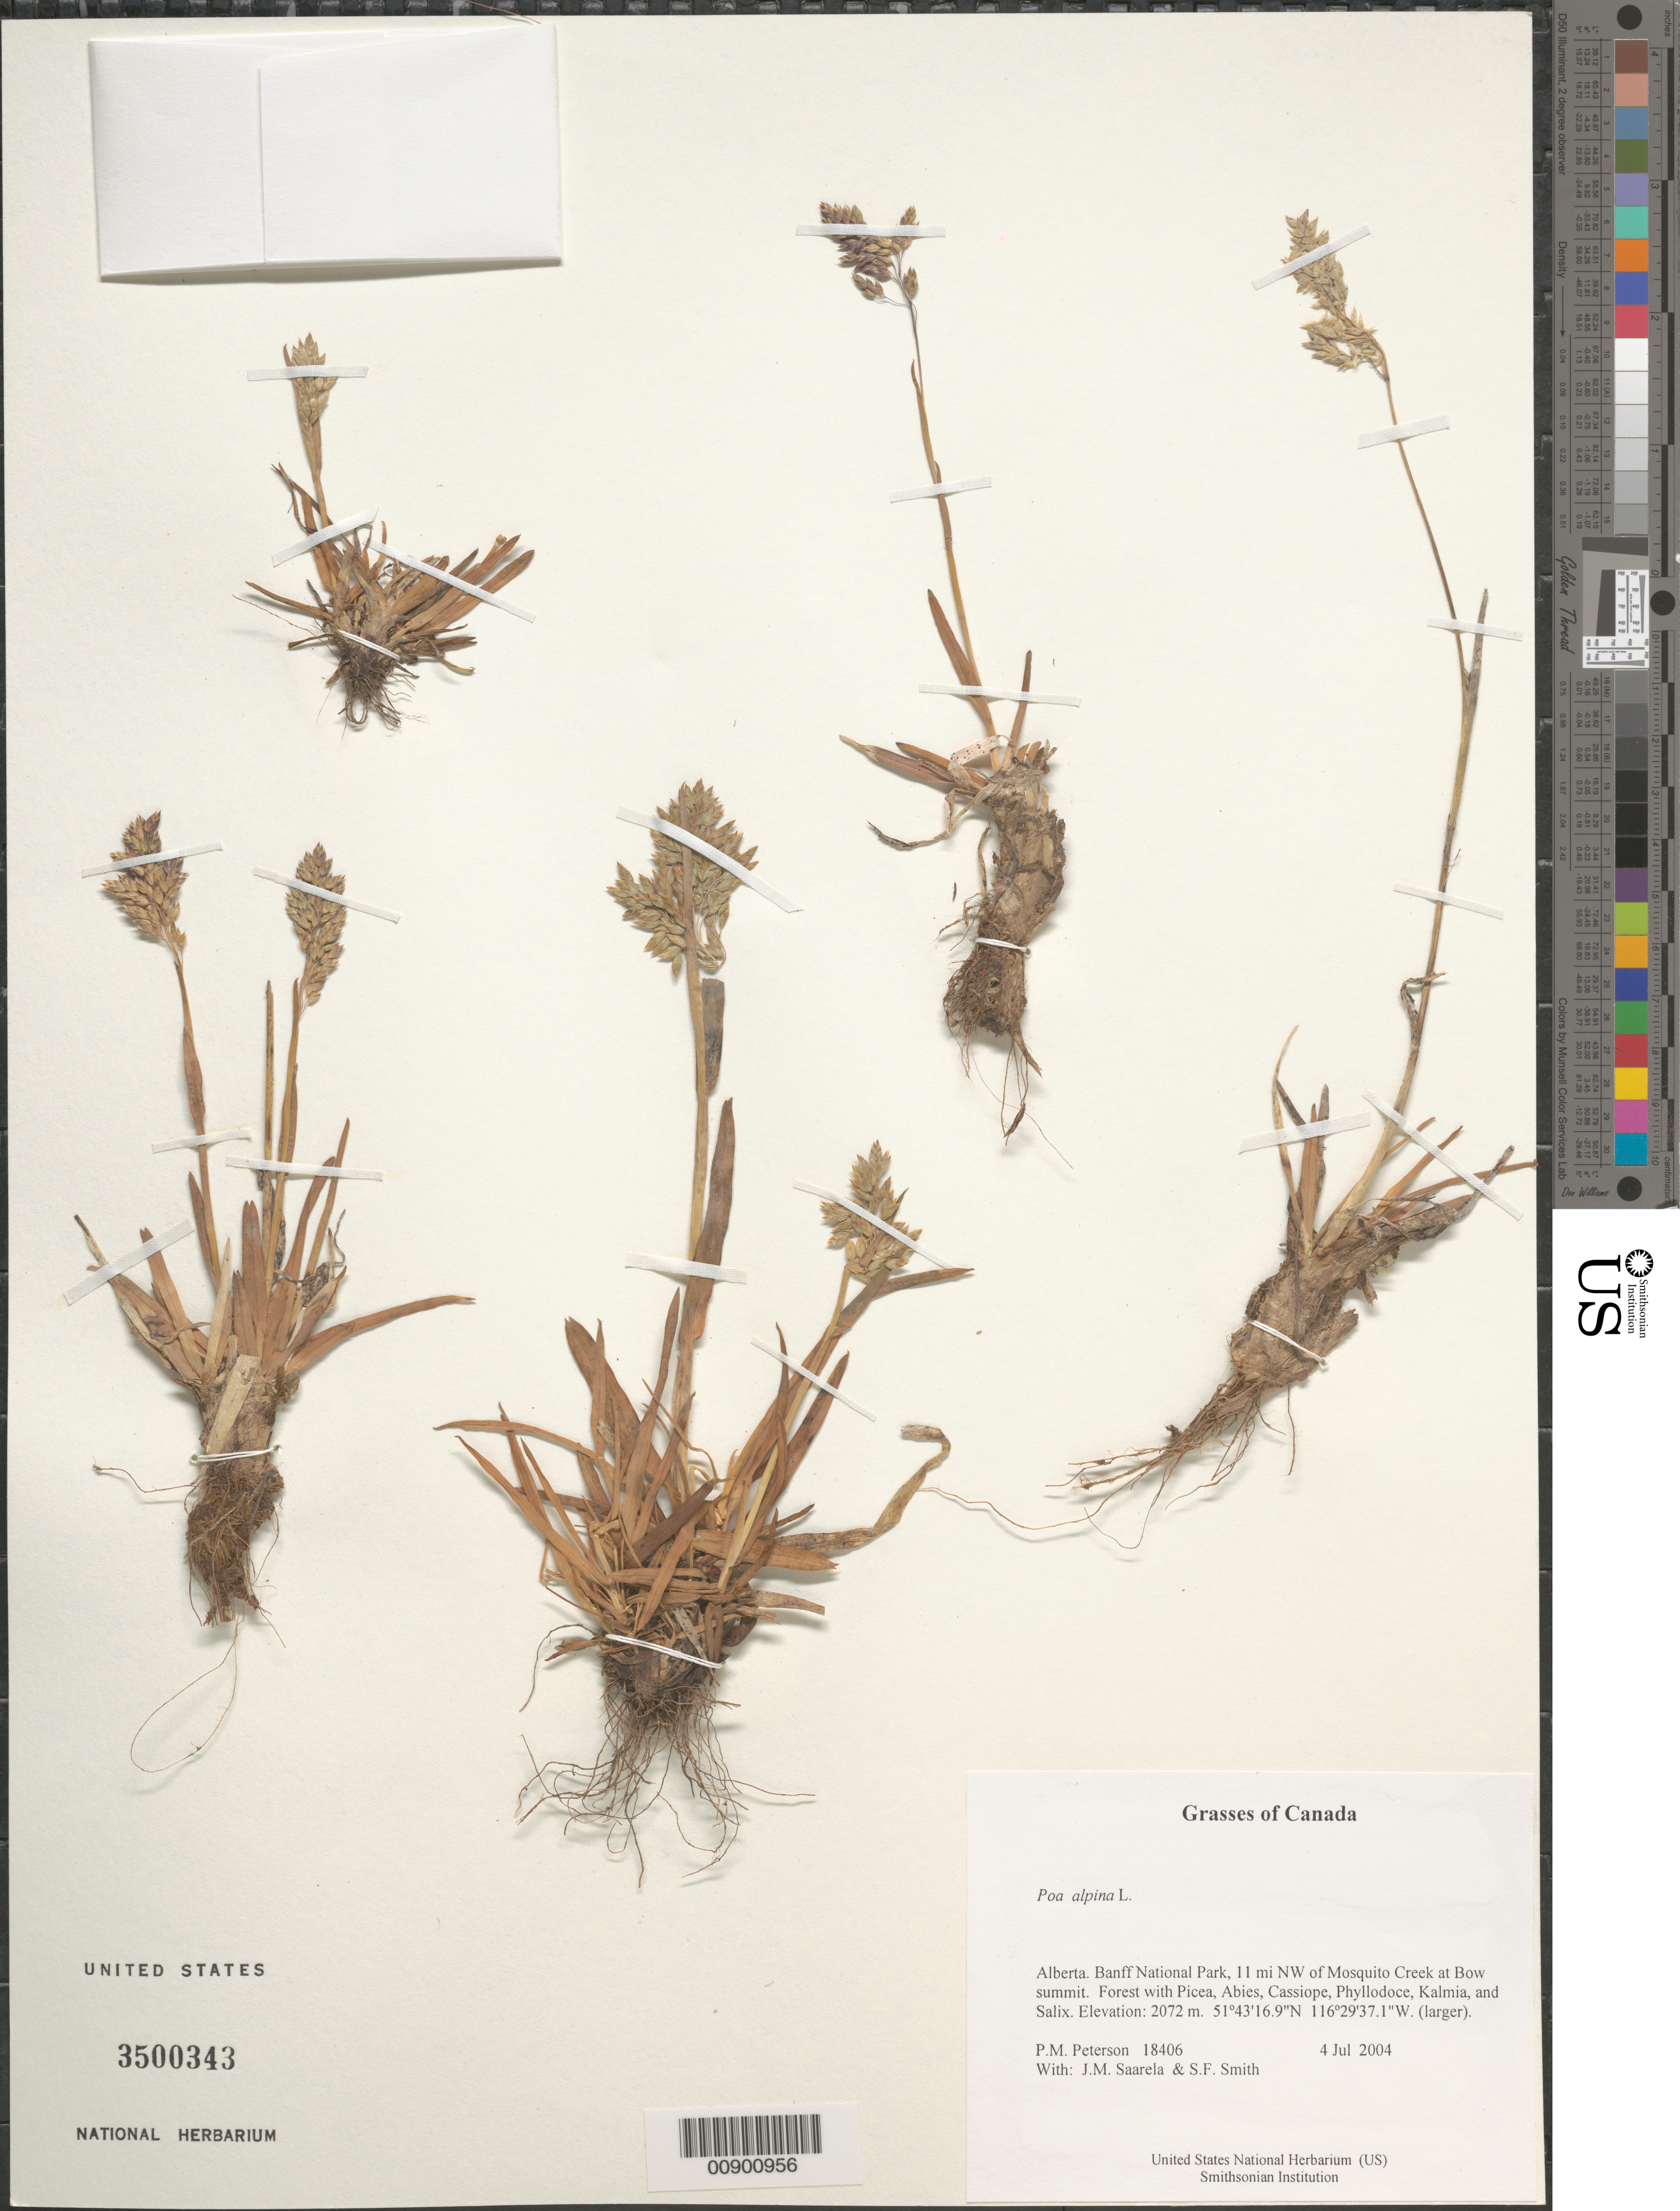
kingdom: Plantae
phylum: Tracheophyta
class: Liliopsida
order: Poales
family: Poaceae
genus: Poa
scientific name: Poa alpina subsp. alpina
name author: L.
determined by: Soreng, Robert J., Research Associate (BOT), Smithsonian Institution - National Museum of Natural History (UNITED STATES)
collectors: P. M. Peterson, J. Saarela & S.F. Smith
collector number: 18406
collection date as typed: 04 Jul 2004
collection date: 2004-07-04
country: Canada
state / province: Alberta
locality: Banff National Park, 11 mi NW of Mosquito Creek at Bow summit. Forest with Picea, Abies, Cassiope, Phyllodoce, Kalmia, and Salix.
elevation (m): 2072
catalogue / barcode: US 3500343